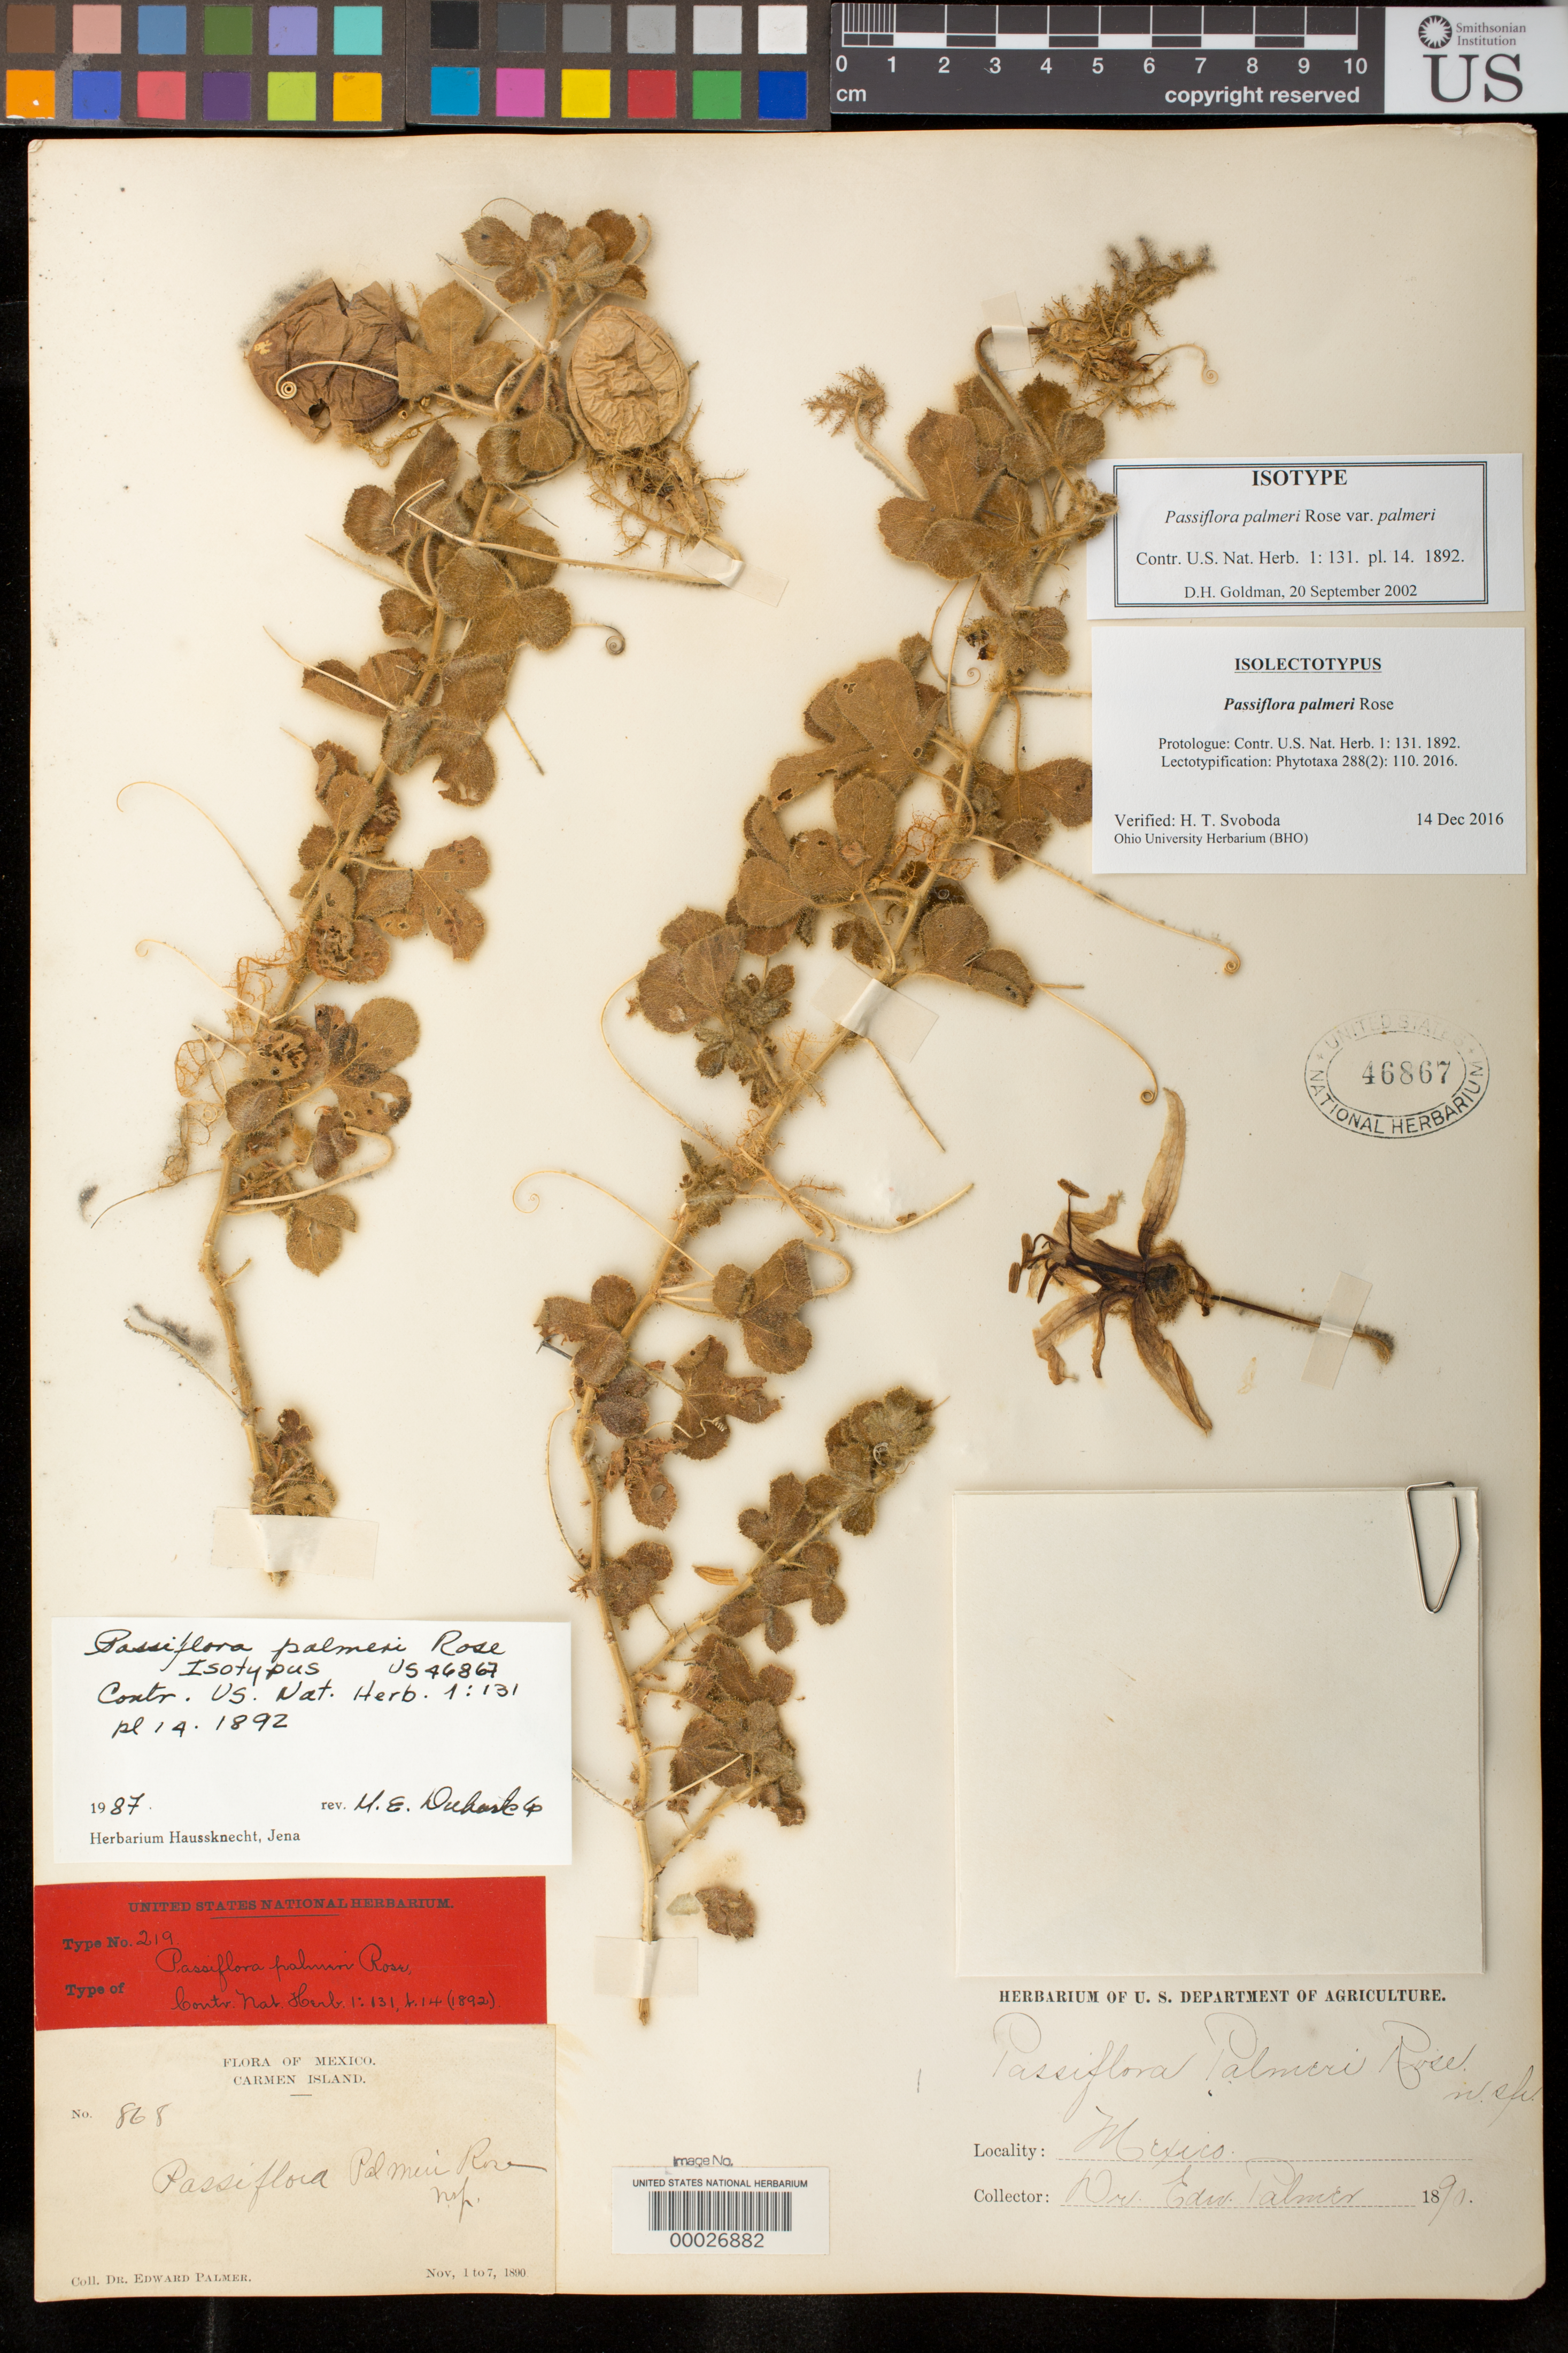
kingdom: Plantae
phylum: Tracheophyta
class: Magnoliopsida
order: Malpighiales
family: Passifloraceae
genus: Passiflora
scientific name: Passiflora palmeri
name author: Rose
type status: Isolectotype; Type Collection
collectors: E. Palmer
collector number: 868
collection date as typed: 01 Nov 1893 to 07 Nov 1893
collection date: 1893-11-01/1893-11-07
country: Mexico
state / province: Baja California Norte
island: Carmen Island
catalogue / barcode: US 46867